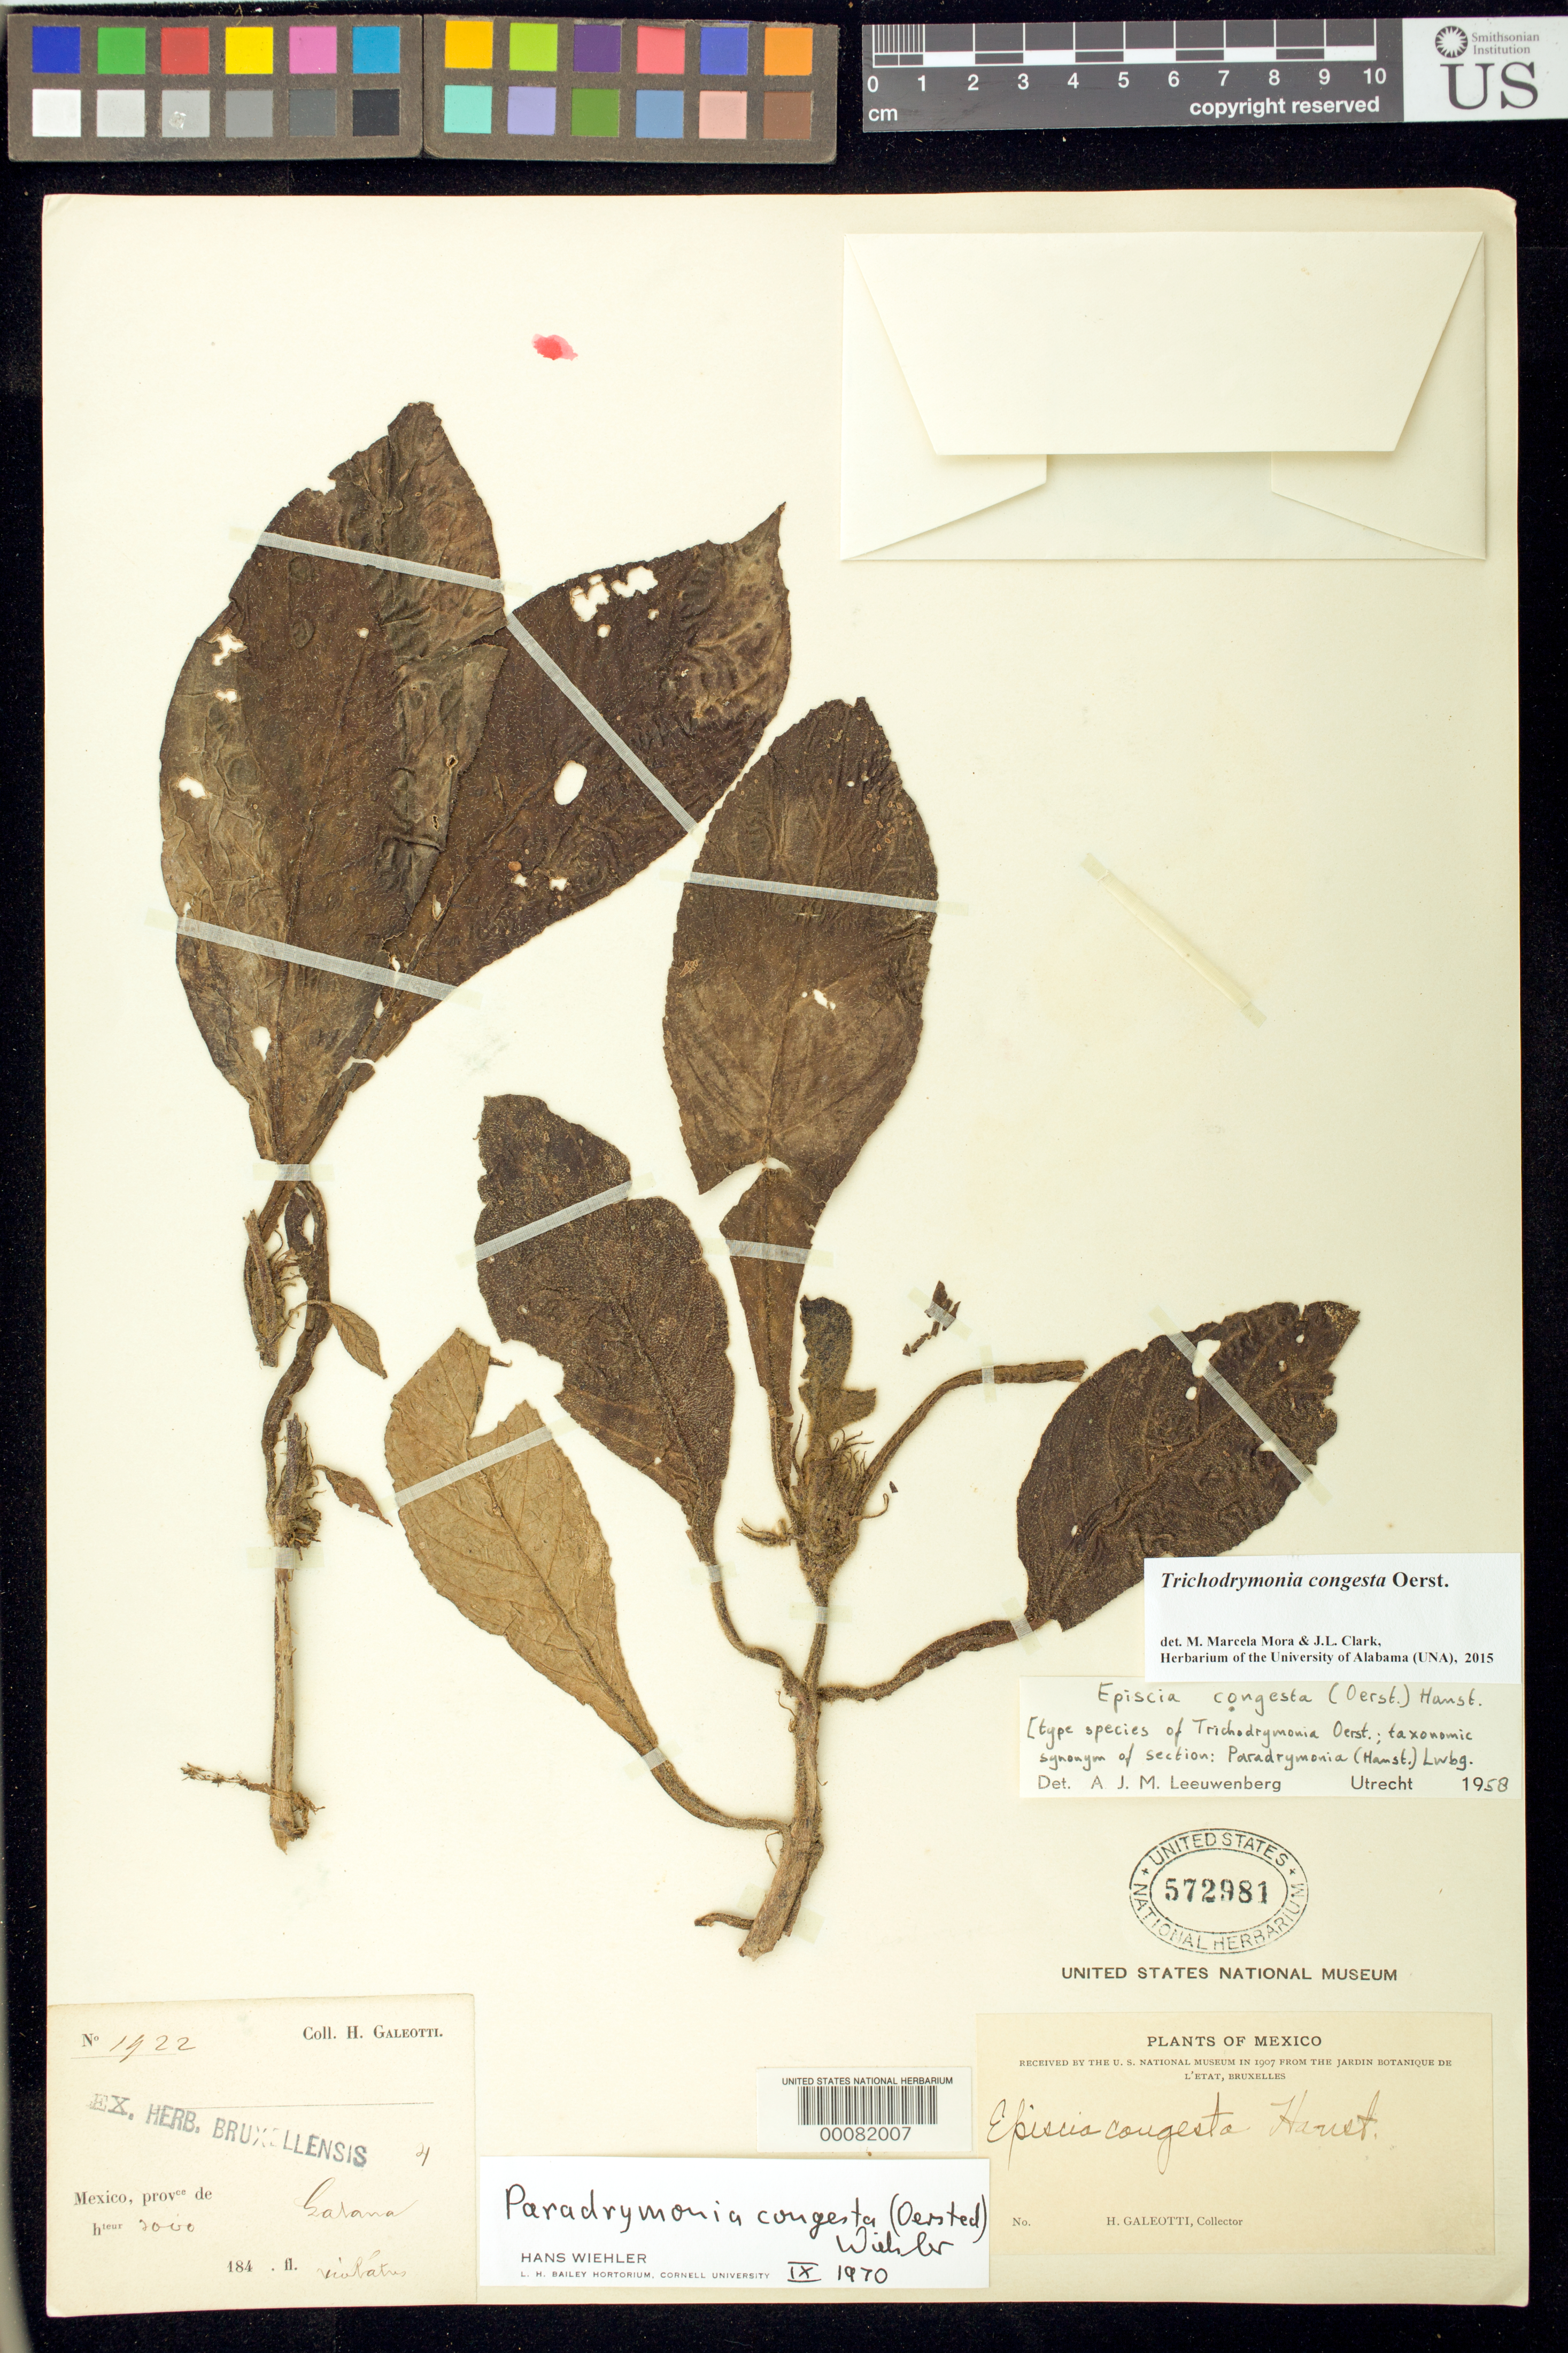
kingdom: Plantae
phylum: Tracheophyta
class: Magnoliopsida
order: Lamiales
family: Gesneriaceae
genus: Trichodrymonia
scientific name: Trichodrymonia congesta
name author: Oerst.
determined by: Mora, M. M.; Clark, J. L.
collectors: H. G. Galeotti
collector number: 1922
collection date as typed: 184-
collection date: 1840/1849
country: Mexico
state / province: Oaxaca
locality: Lalana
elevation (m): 914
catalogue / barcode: US 572981